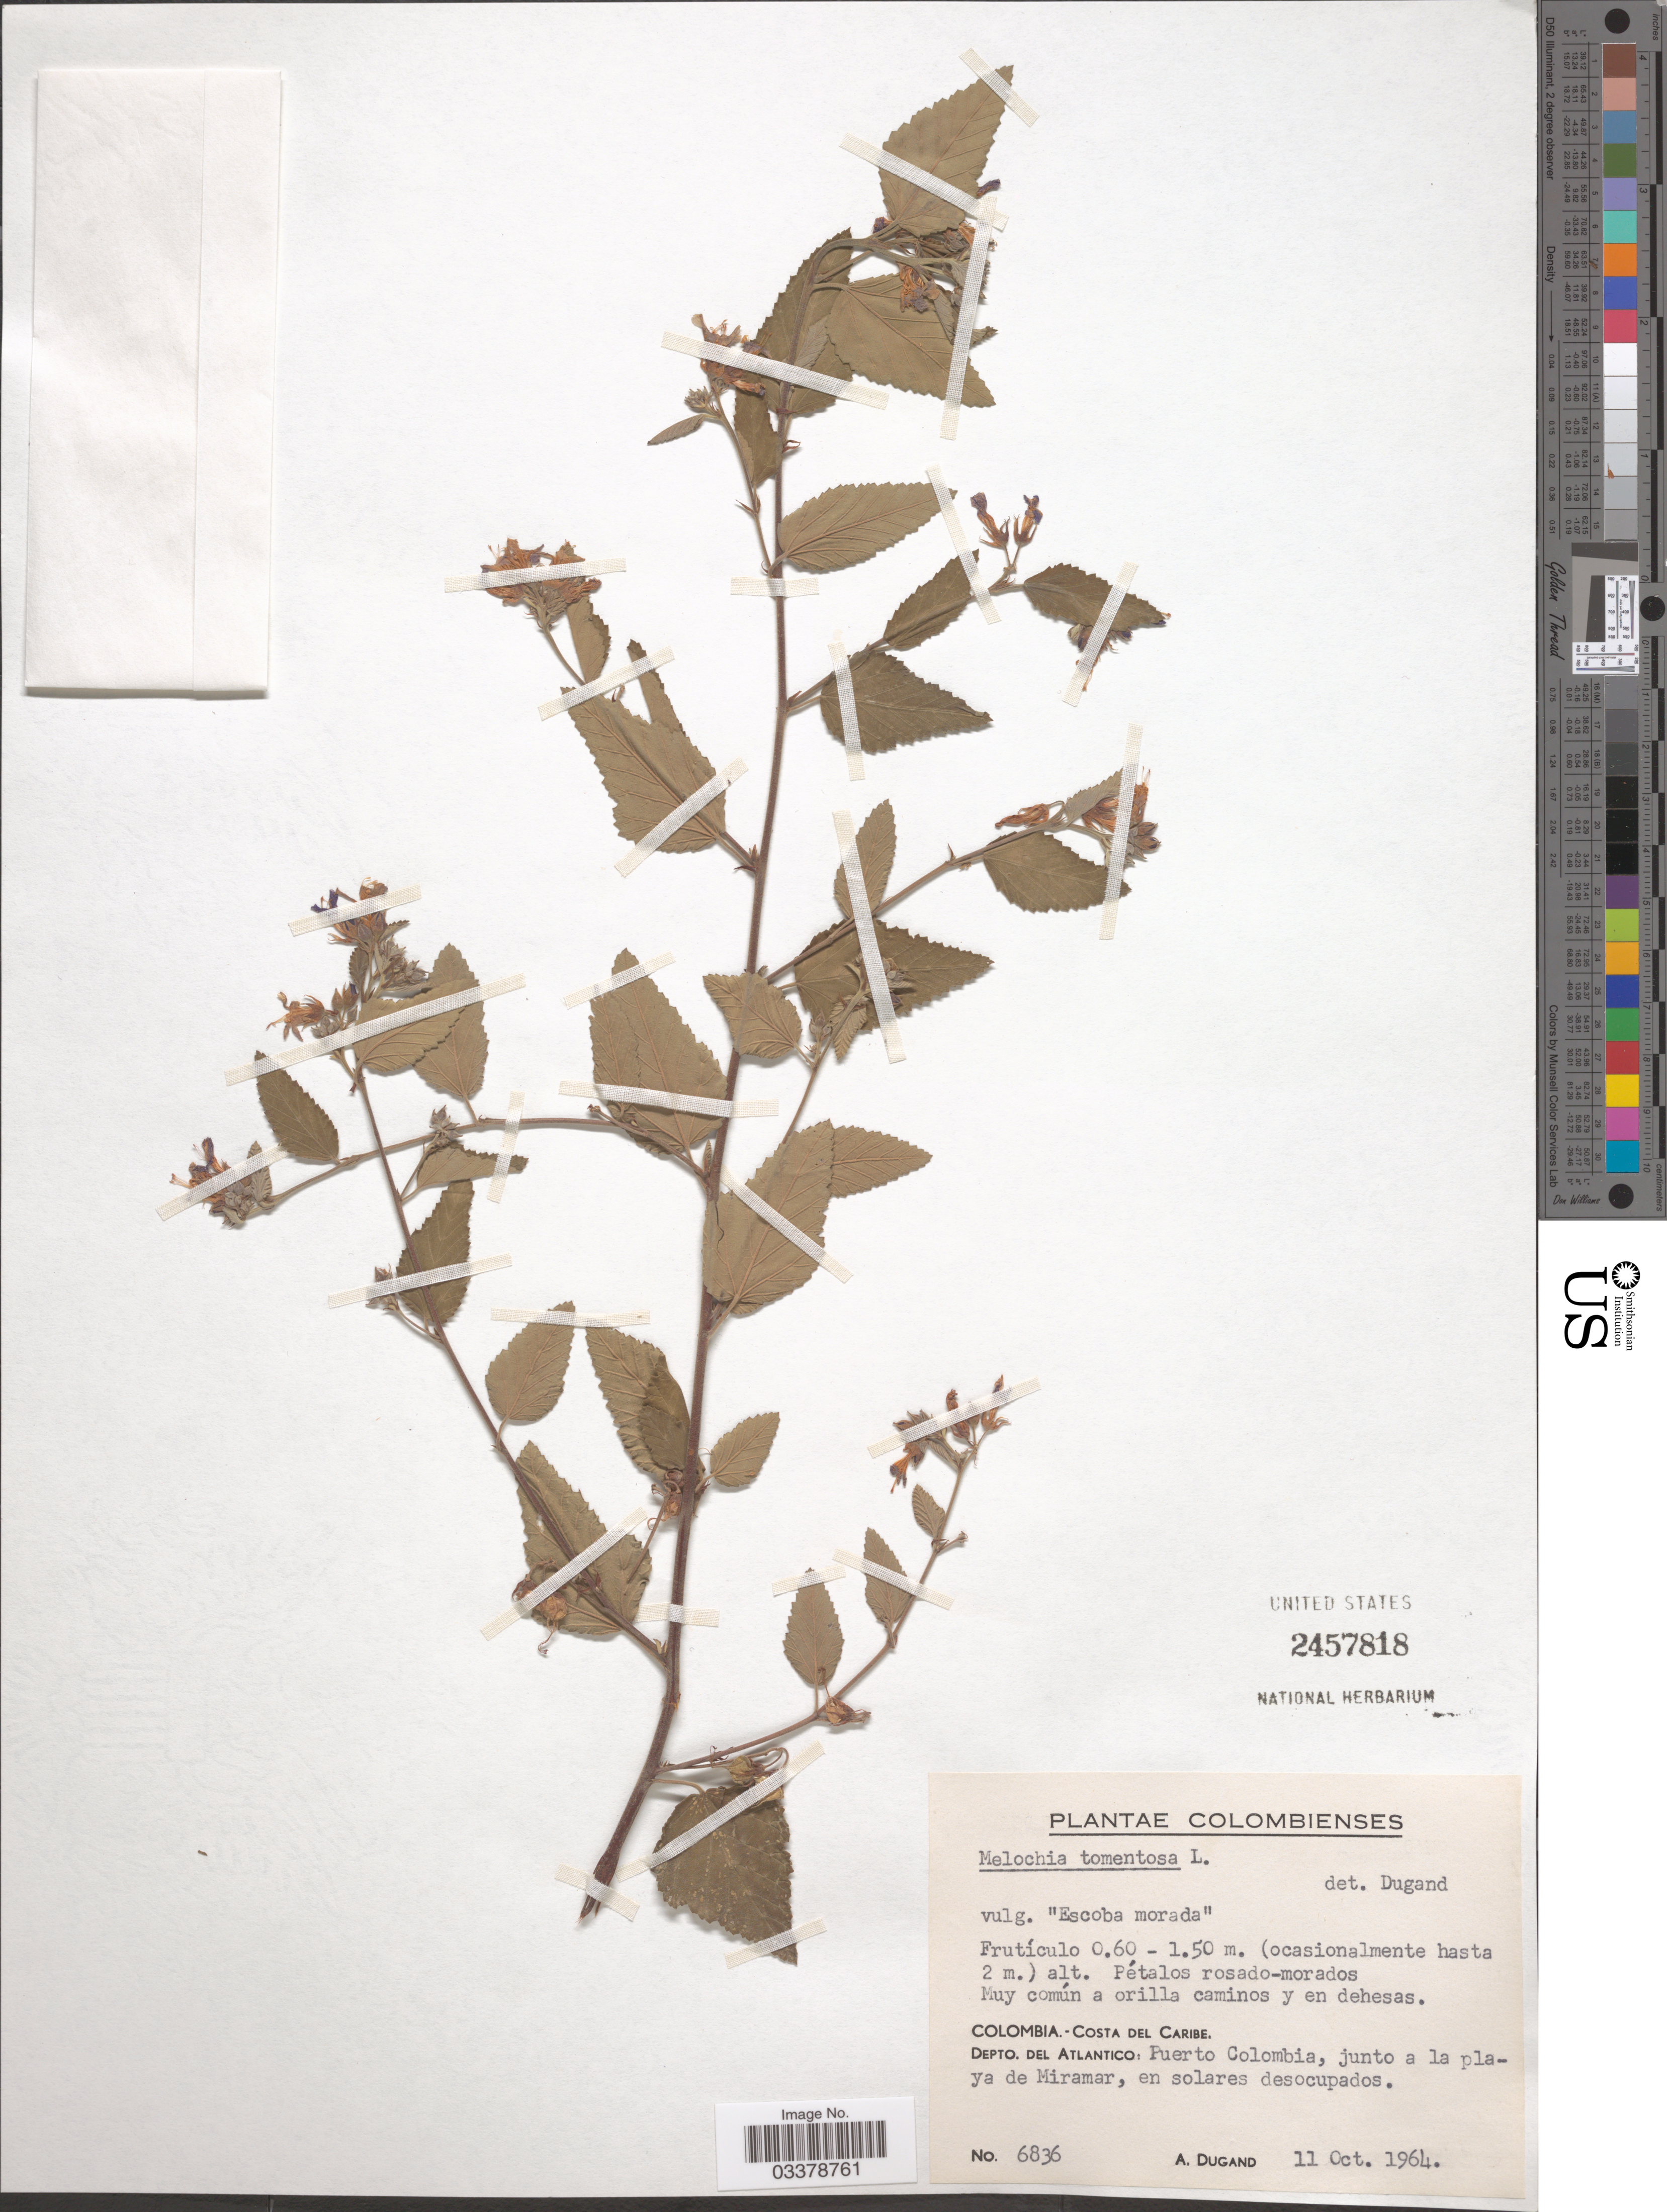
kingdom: Plantae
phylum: Tracheophyta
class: Magnoliopsida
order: Malvales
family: Malvaceae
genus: Melochia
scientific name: Melochia tomentosa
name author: L.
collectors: A. Dugand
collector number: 6836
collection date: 1964-10-11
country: Colombia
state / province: Atlántico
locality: Costa del Caribe. Depto. del Atlantico: Puerto Colombia, junto a la playa de Miramar, en solares desocupados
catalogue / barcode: US 2457818